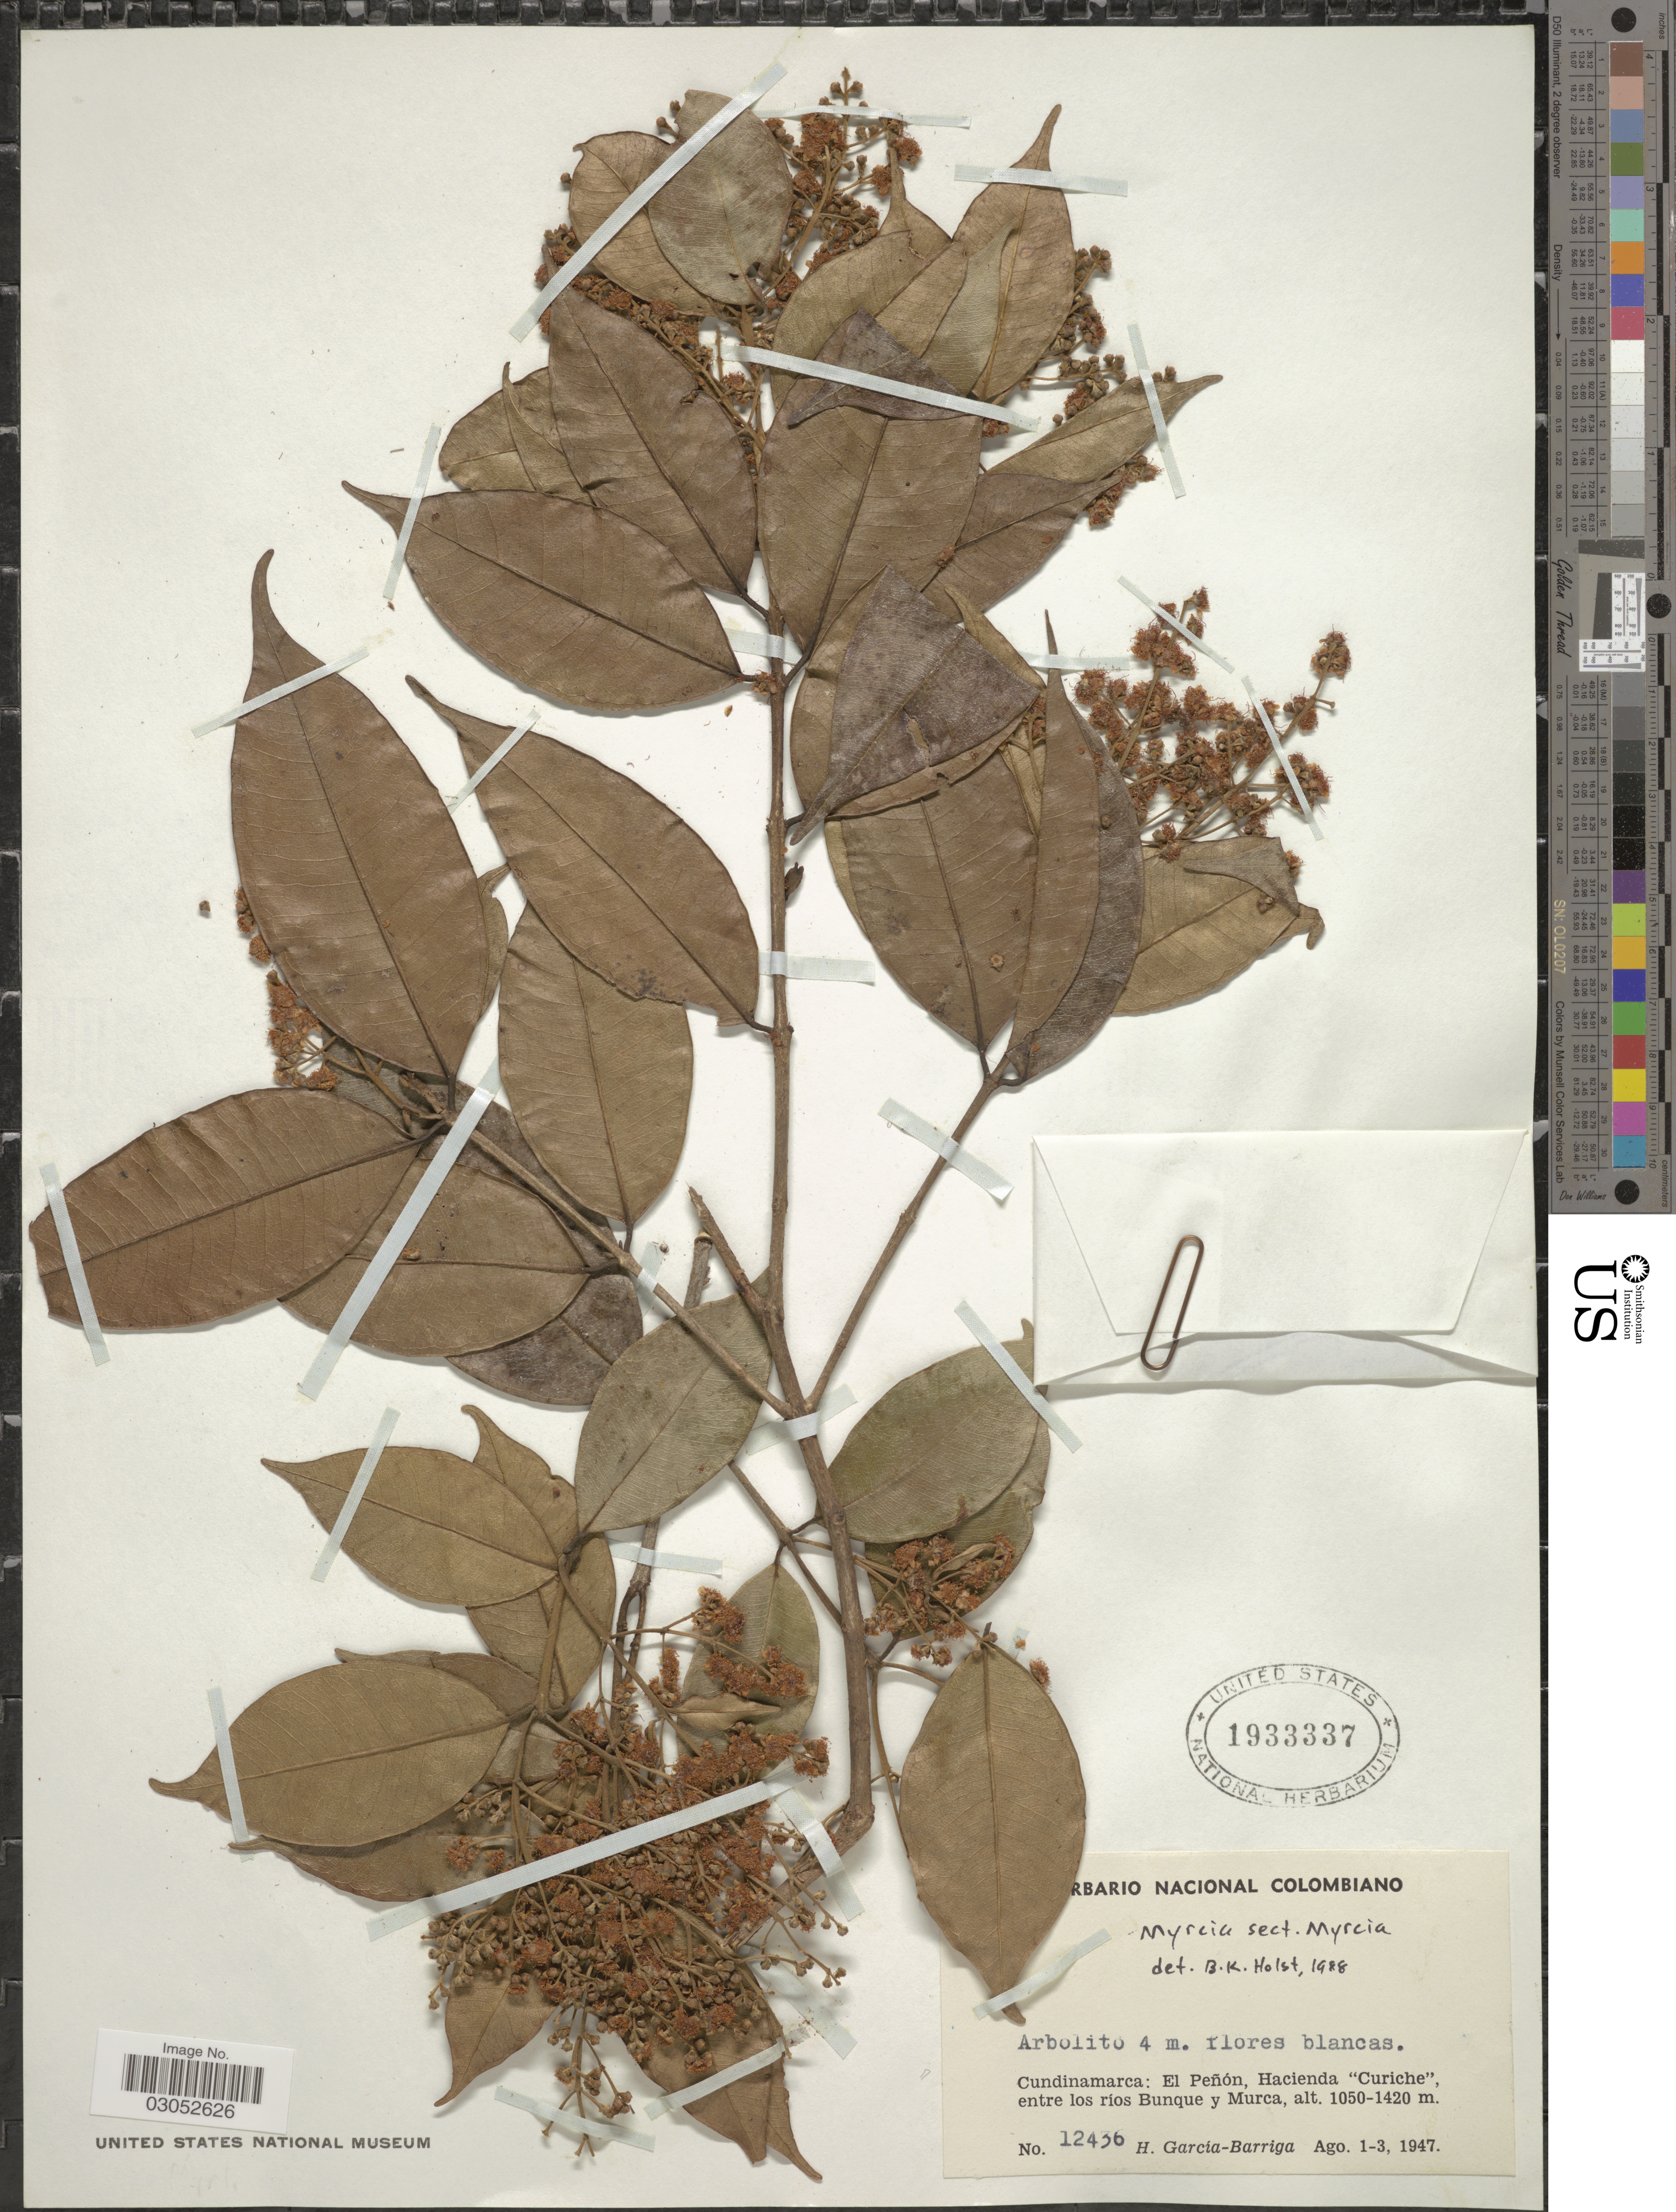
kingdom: Plantae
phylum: Tracheophyta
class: Magnoliopsida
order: Myrtales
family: Myrtaceae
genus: Myrcia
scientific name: Myrcia sp.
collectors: H. García Barriga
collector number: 12436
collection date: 1947-08-01/1947-08-03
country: Colombia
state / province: Cundinamarca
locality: El Peñón, Hacienda "Curiche", entre los ríos Bunque y Murca.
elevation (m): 1050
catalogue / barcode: US 1933337